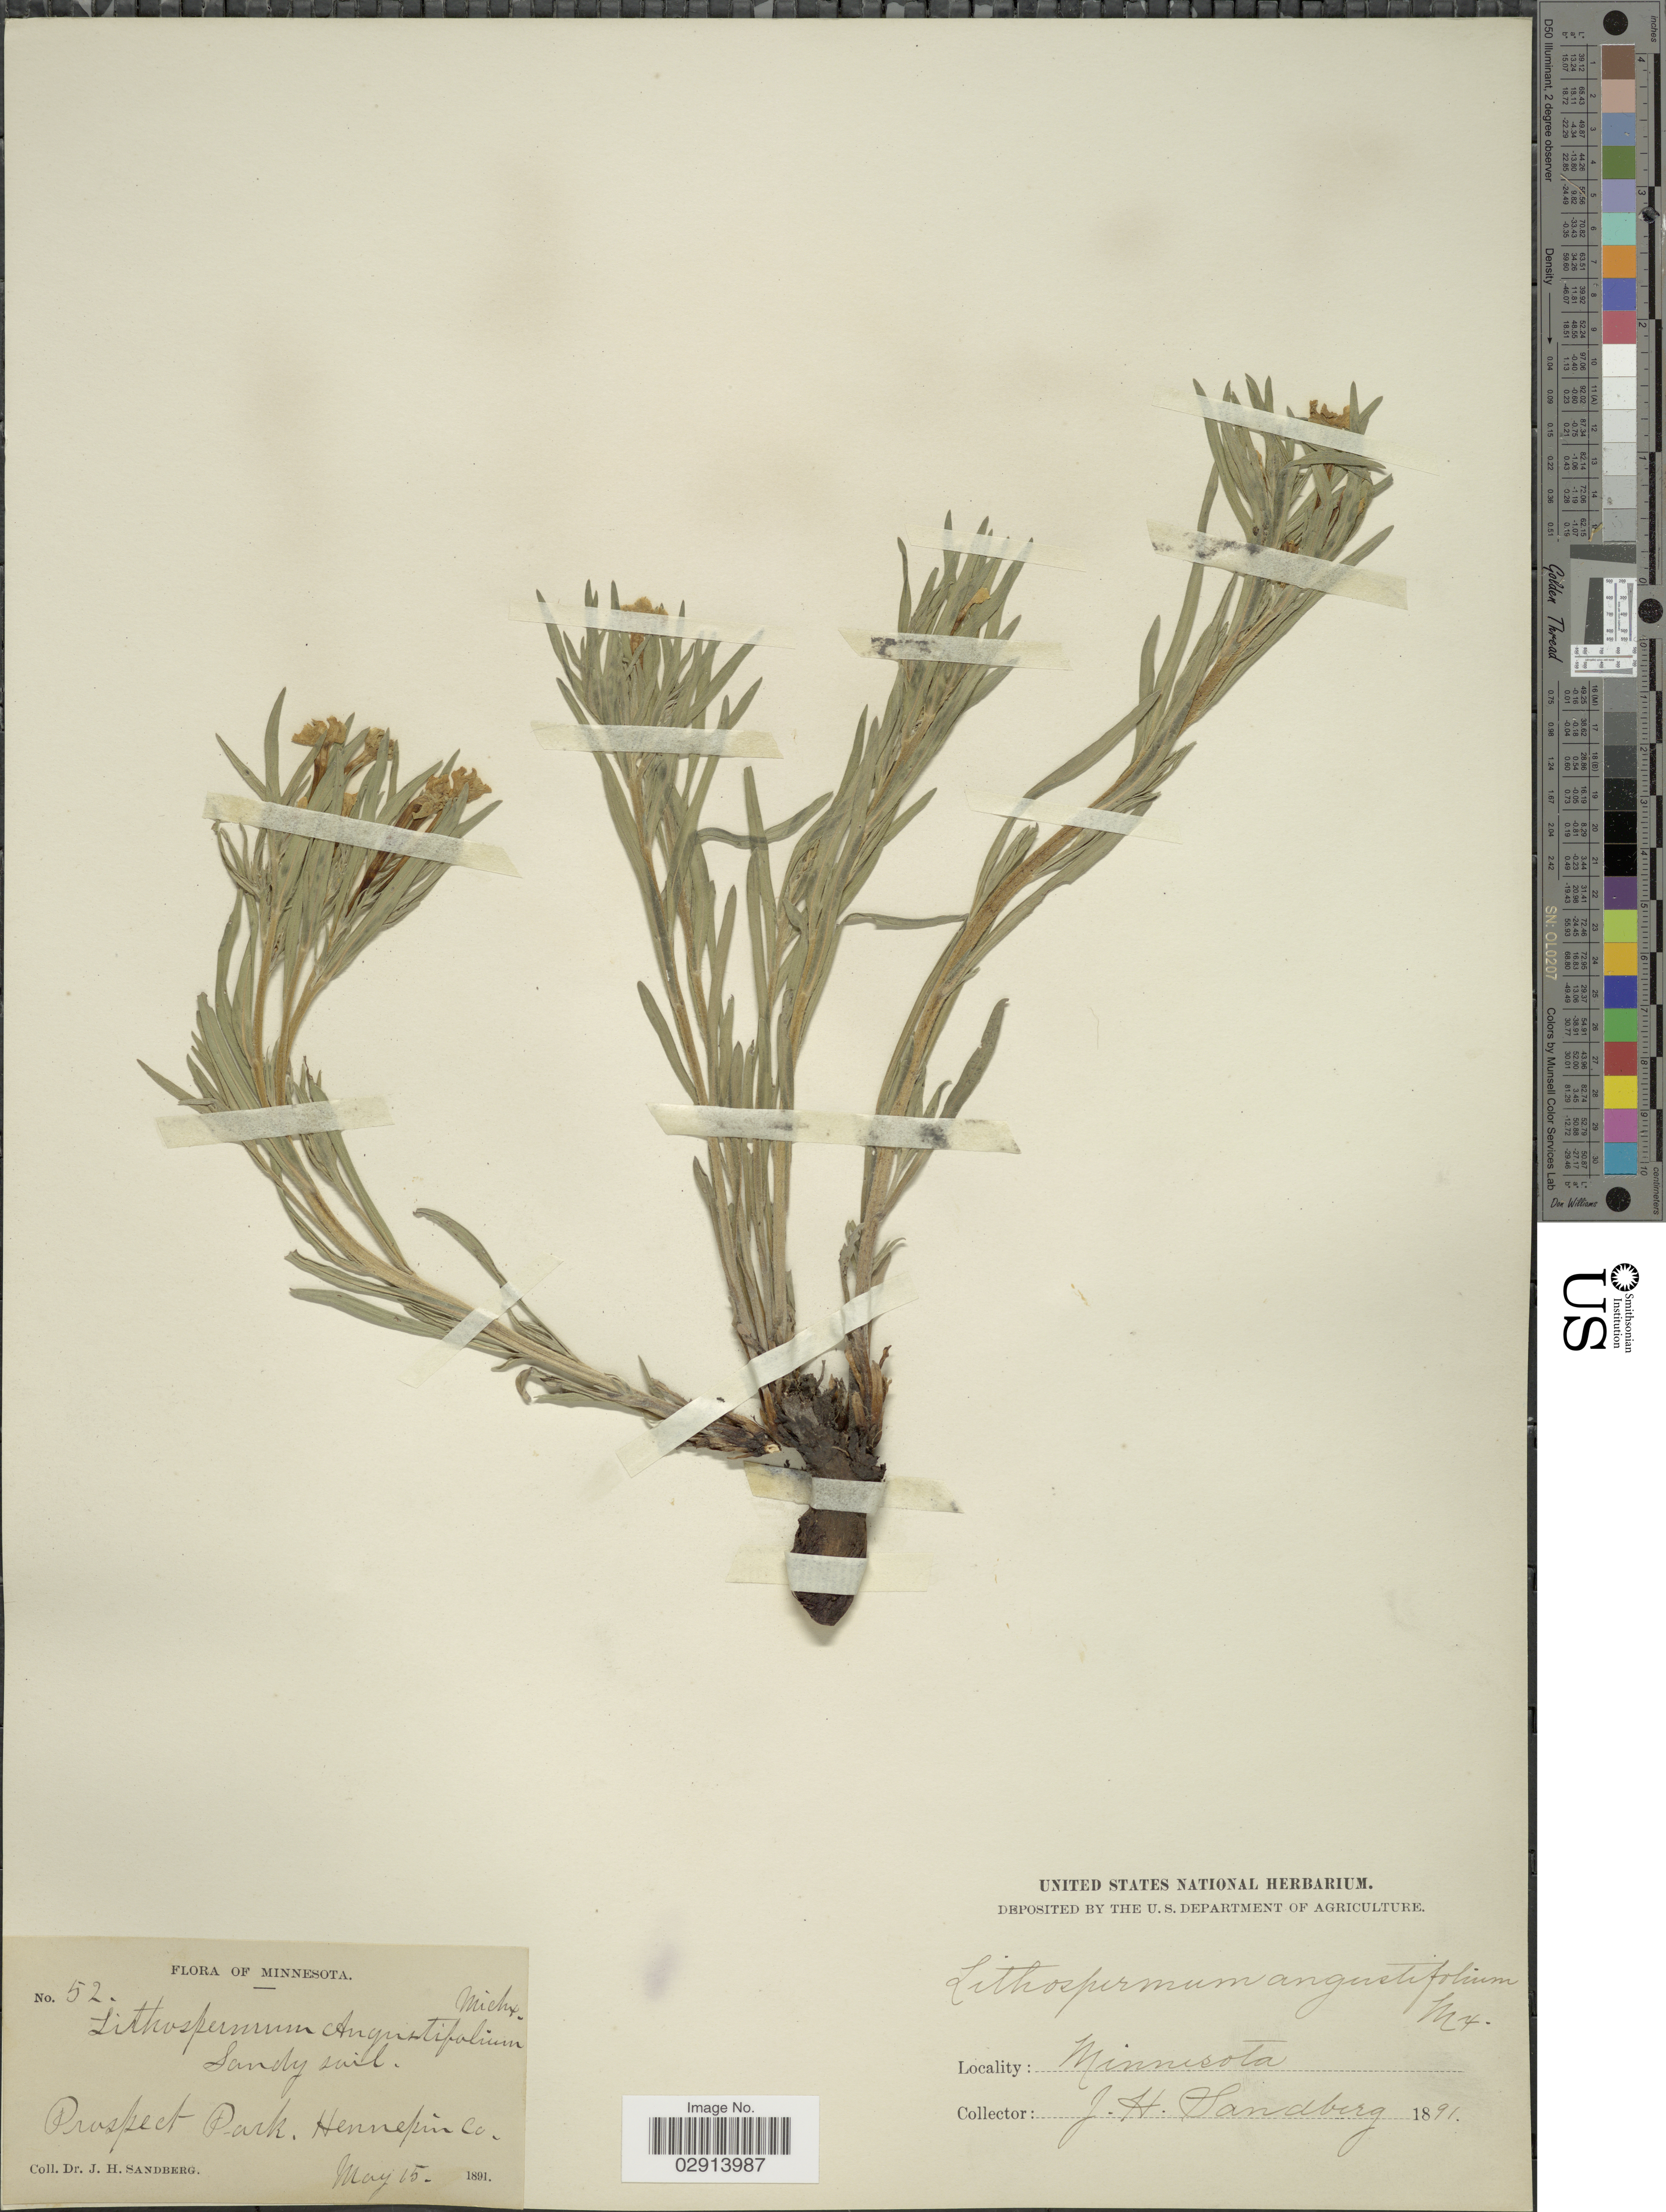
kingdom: Plantae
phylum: Tracheophyta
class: Magnoliopsida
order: Boraginales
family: Boraginaceae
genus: Lithospermum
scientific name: Lithospermum incisum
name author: Lehm.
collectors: J. H. Sandberg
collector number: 52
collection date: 1891-05-15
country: United States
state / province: Minnesota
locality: Prospect Park, Hennepin Co.